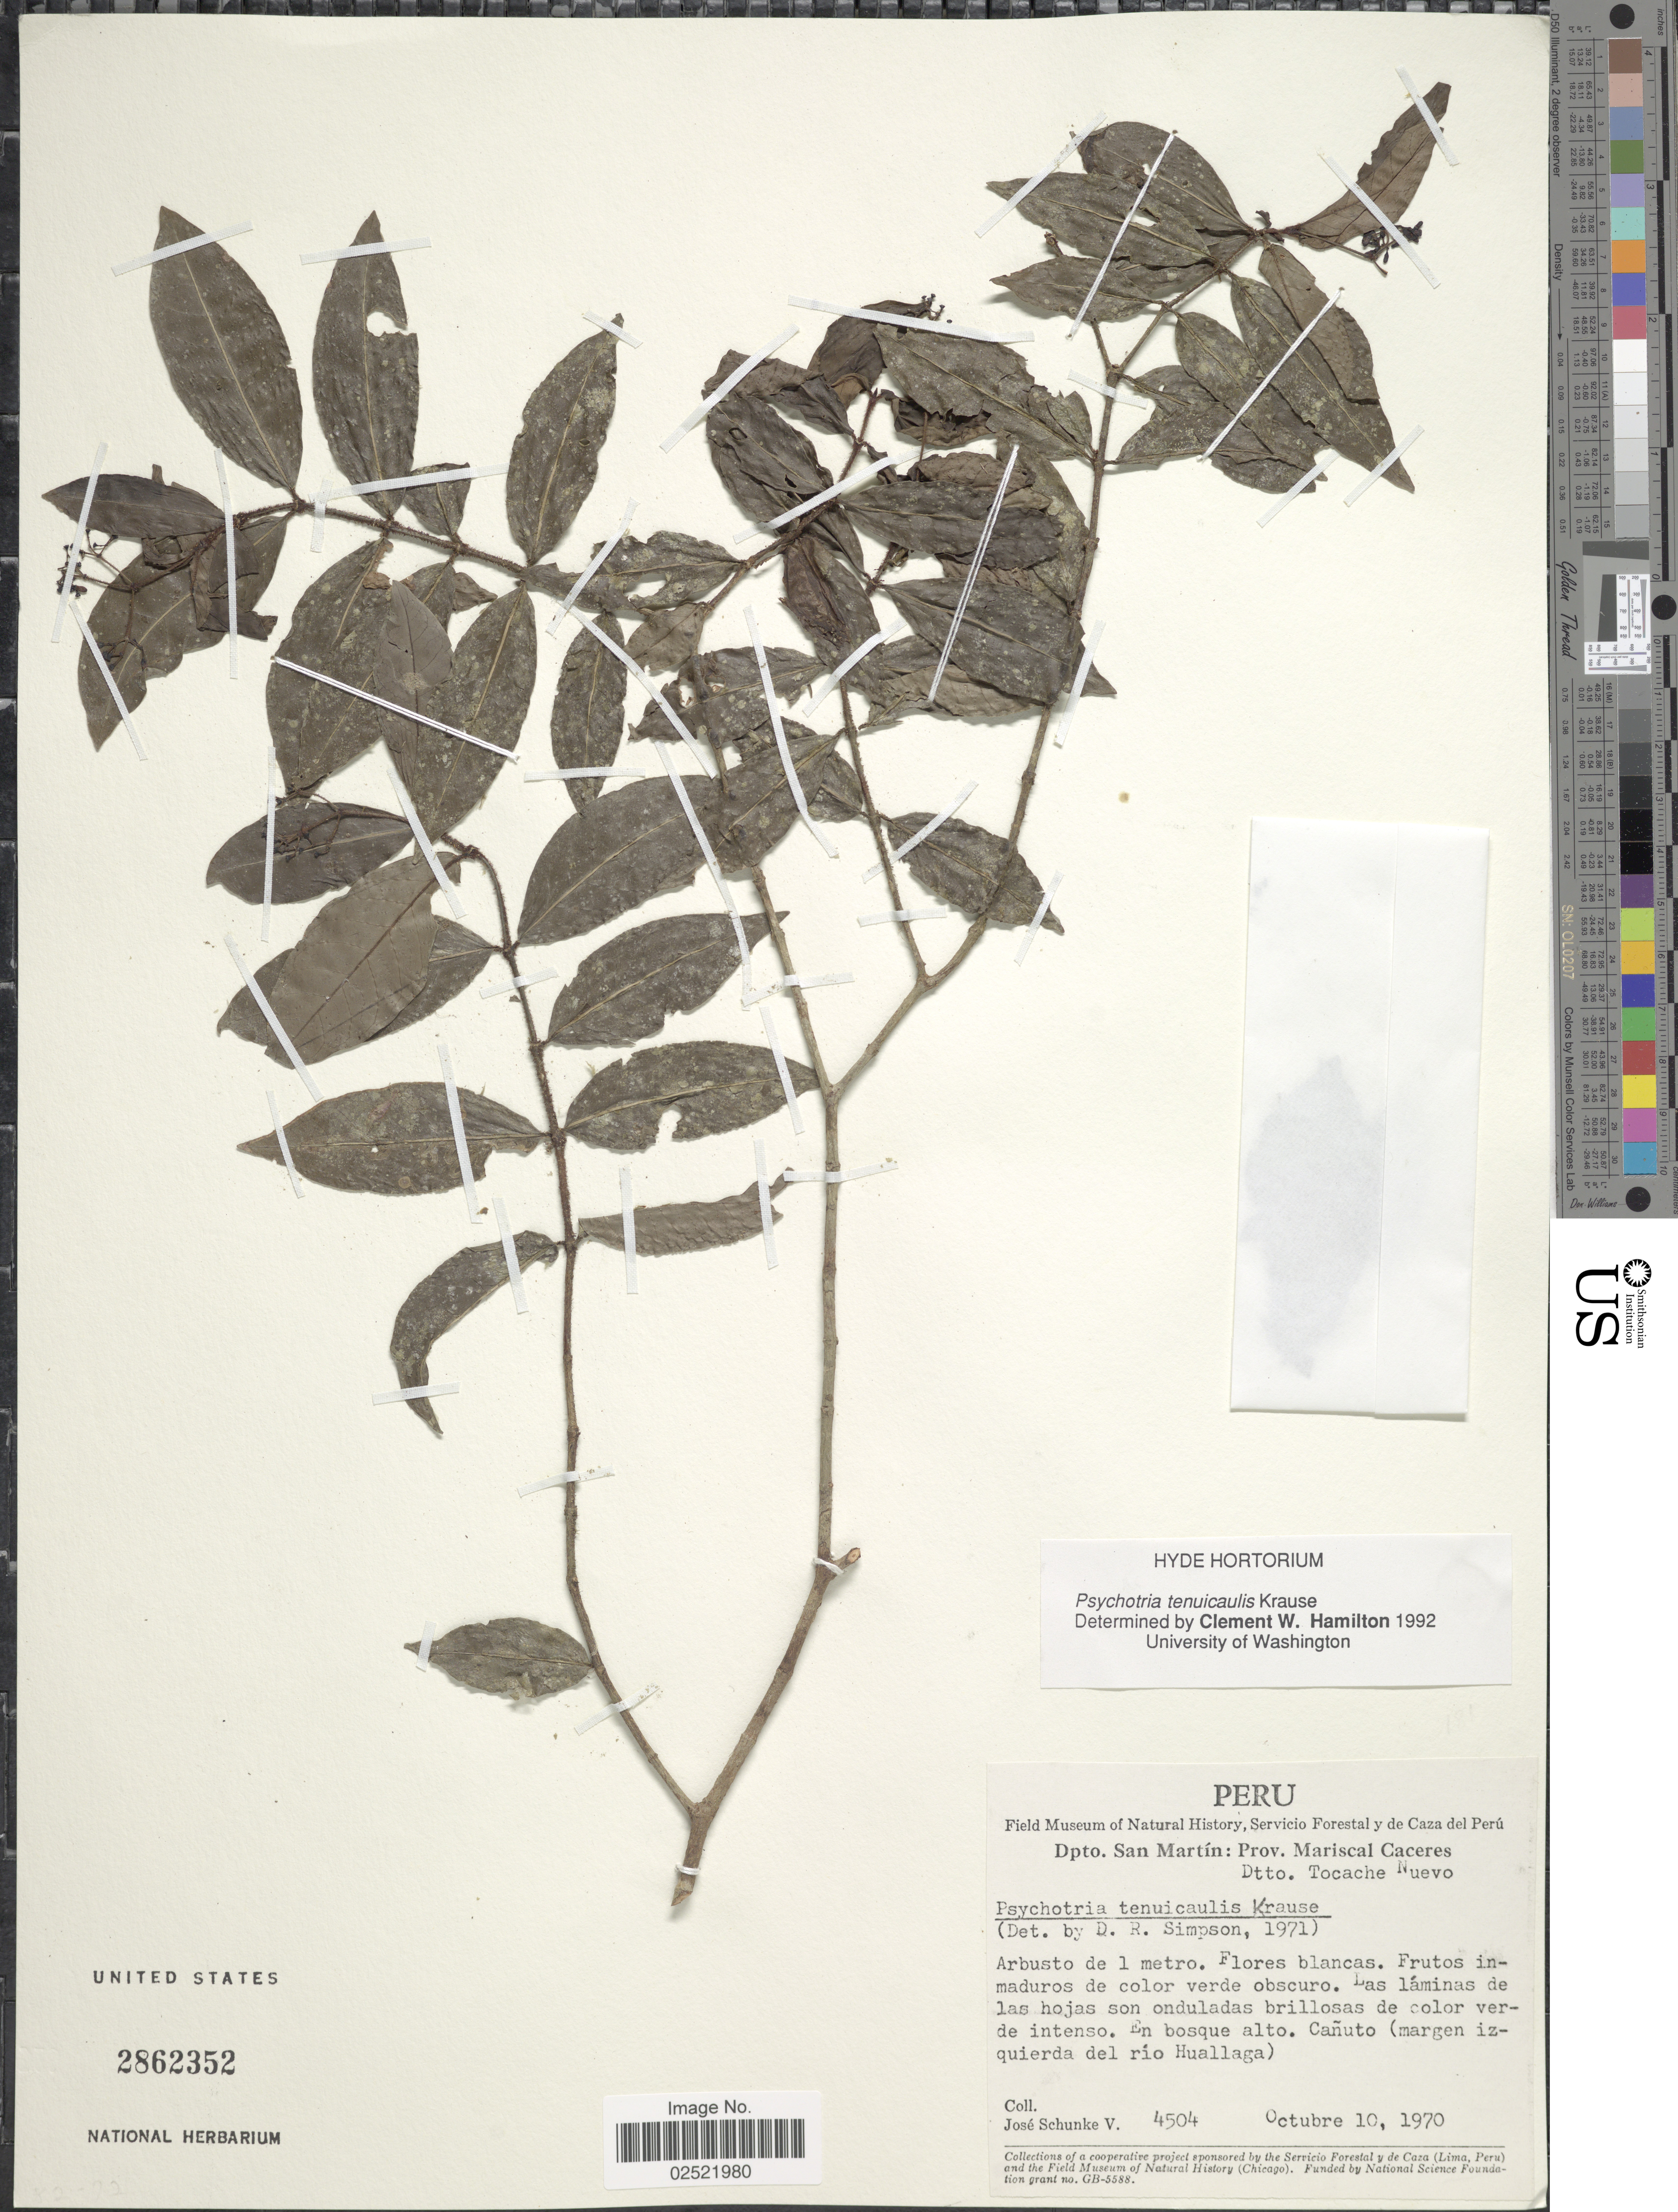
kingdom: Plantae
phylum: Tracheophyta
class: Magnoliopsida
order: Gentianales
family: Rubiaceae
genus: Psychotria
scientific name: Psychotria tenuicaulis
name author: K. Krause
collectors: J. Schunke Vigo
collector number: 4504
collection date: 1970-10-10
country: Peru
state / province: San Martín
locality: Prov. Mariscal Caceres. Dtto. Tocache Nuevo. Canuto (margen izquierda del rio Huallaga)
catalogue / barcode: US 2862352